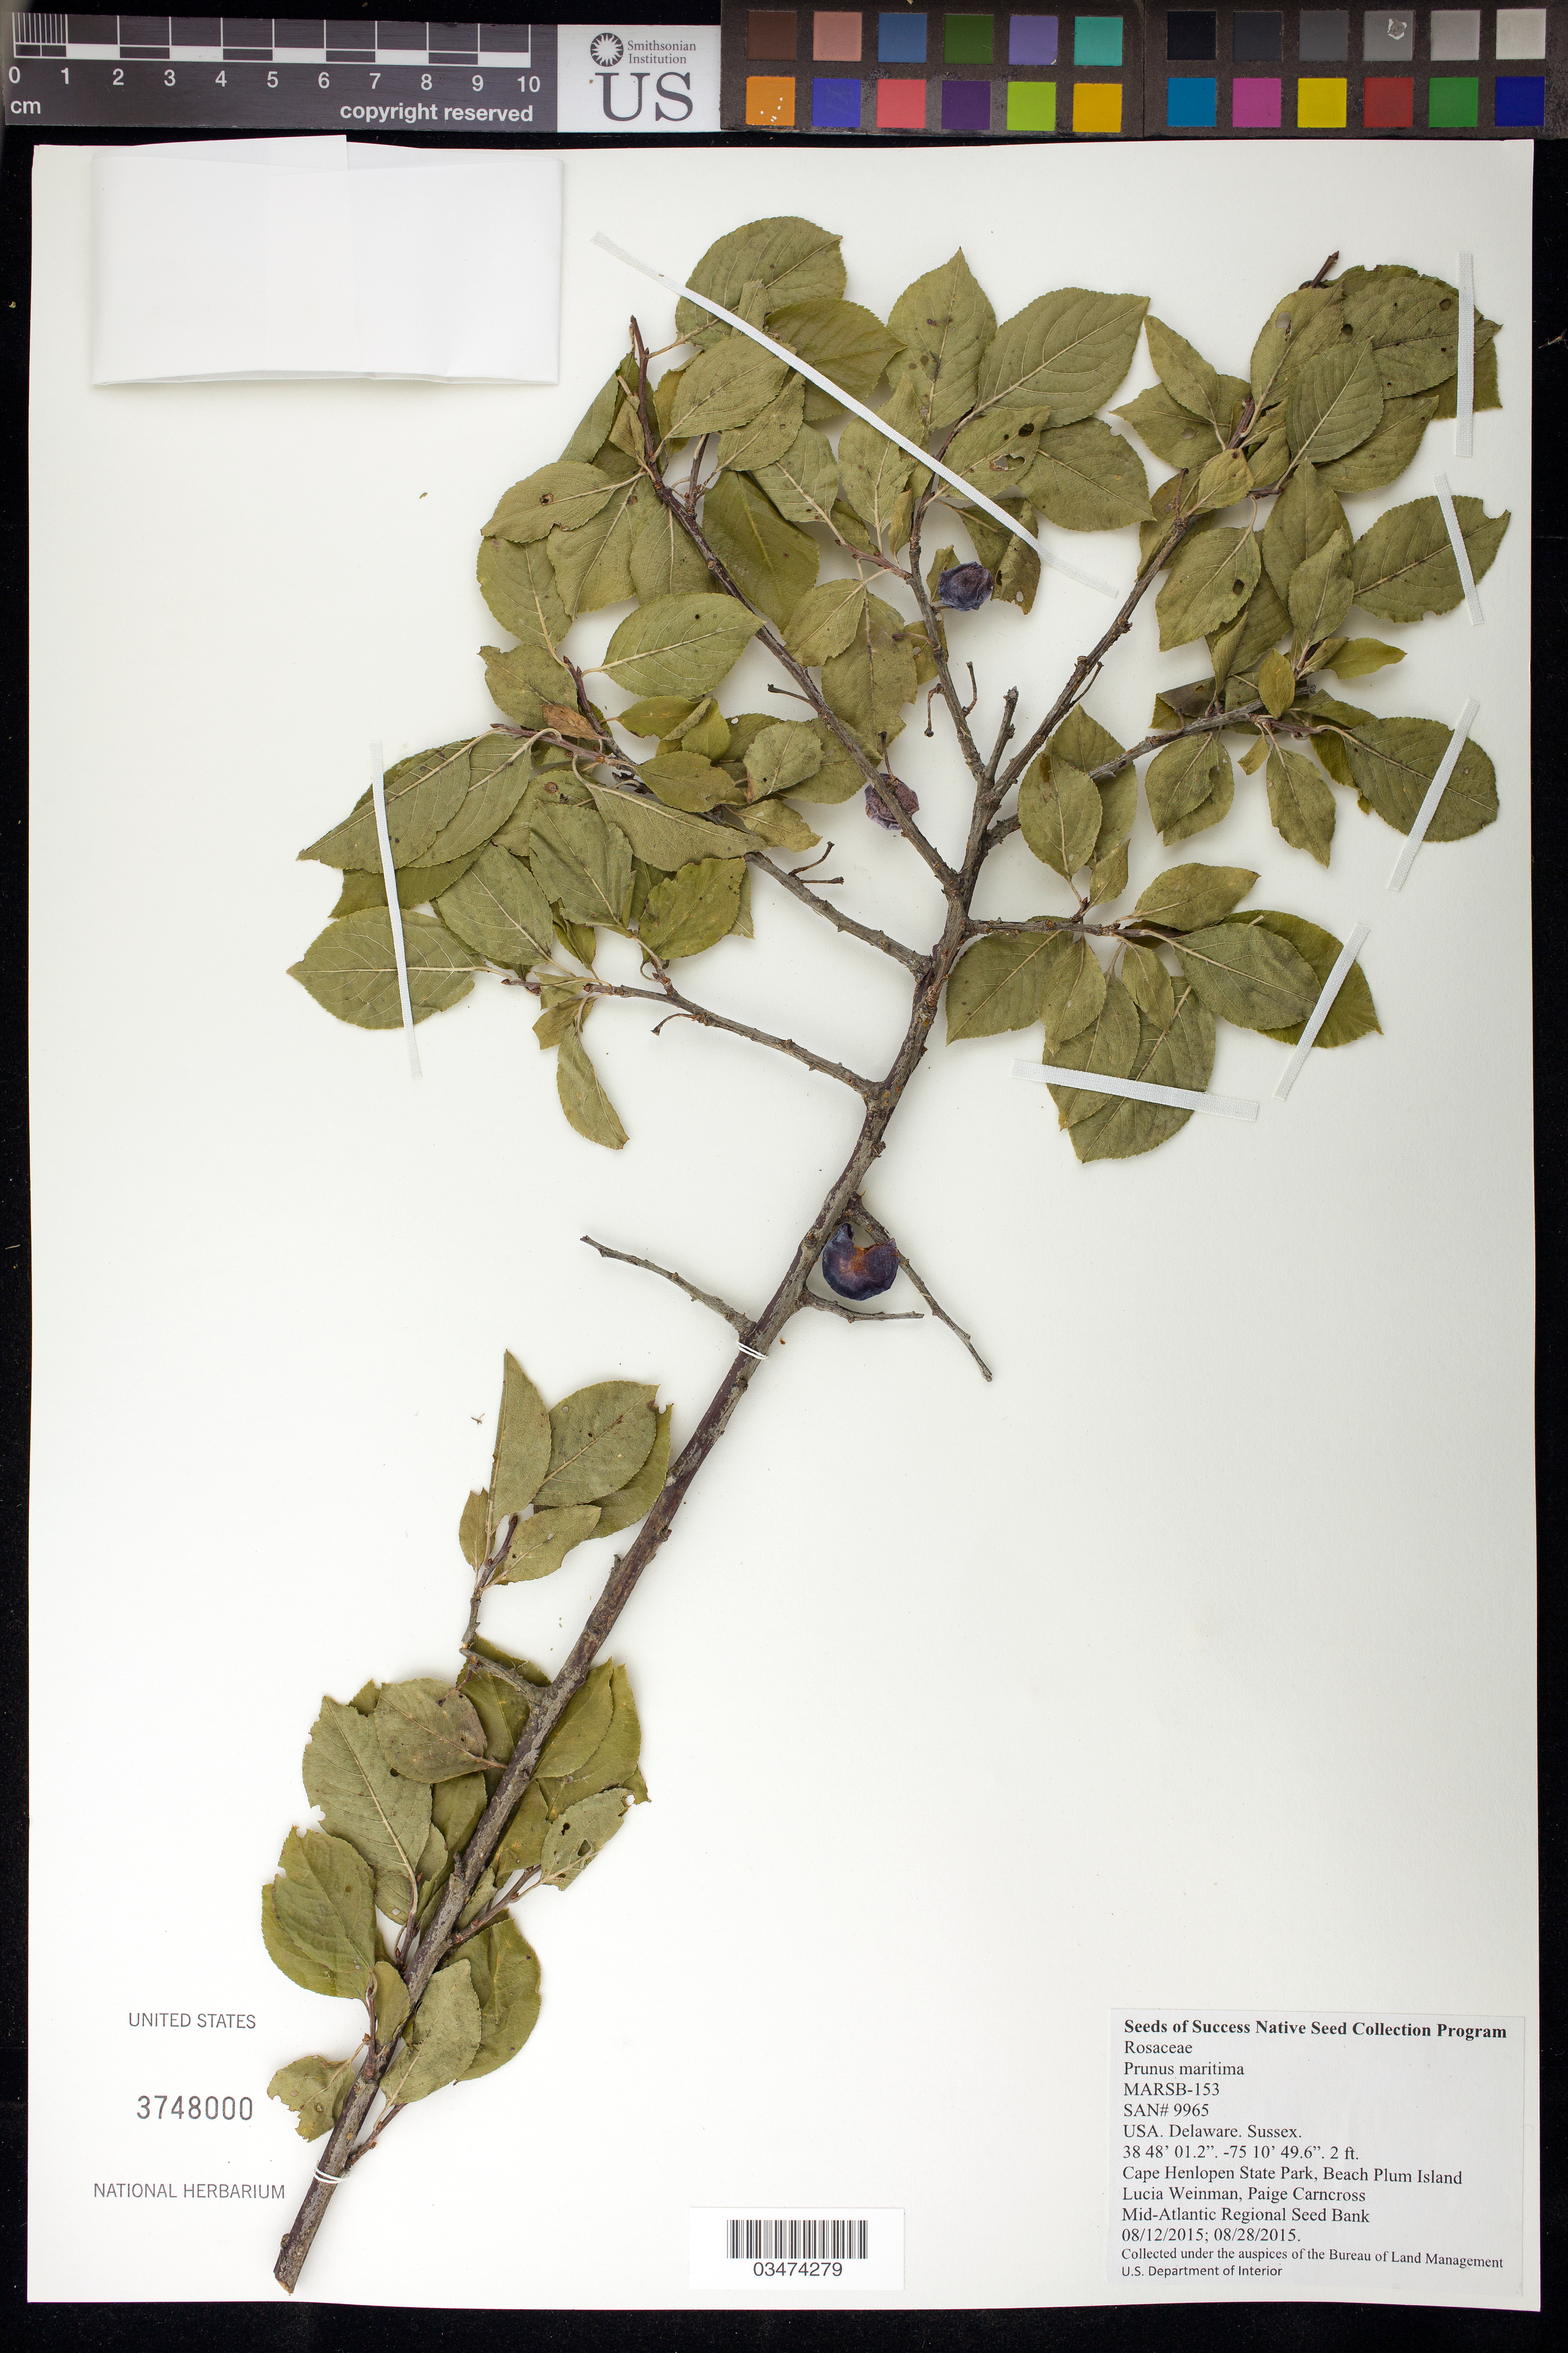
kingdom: Plantae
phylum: Tracheophyta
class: Magnoliopsida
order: Rosales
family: Rosaceae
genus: Prunus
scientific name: Prunus maritima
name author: Marshall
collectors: L. Weinman & P. Carncross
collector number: MARSB-153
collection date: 2015-08-12,2015-08-28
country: United States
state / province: Delaware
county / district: Sussex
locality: Cape Henlopen State Park, Beach Plum Island.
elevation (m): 1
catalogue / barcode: US 3748000